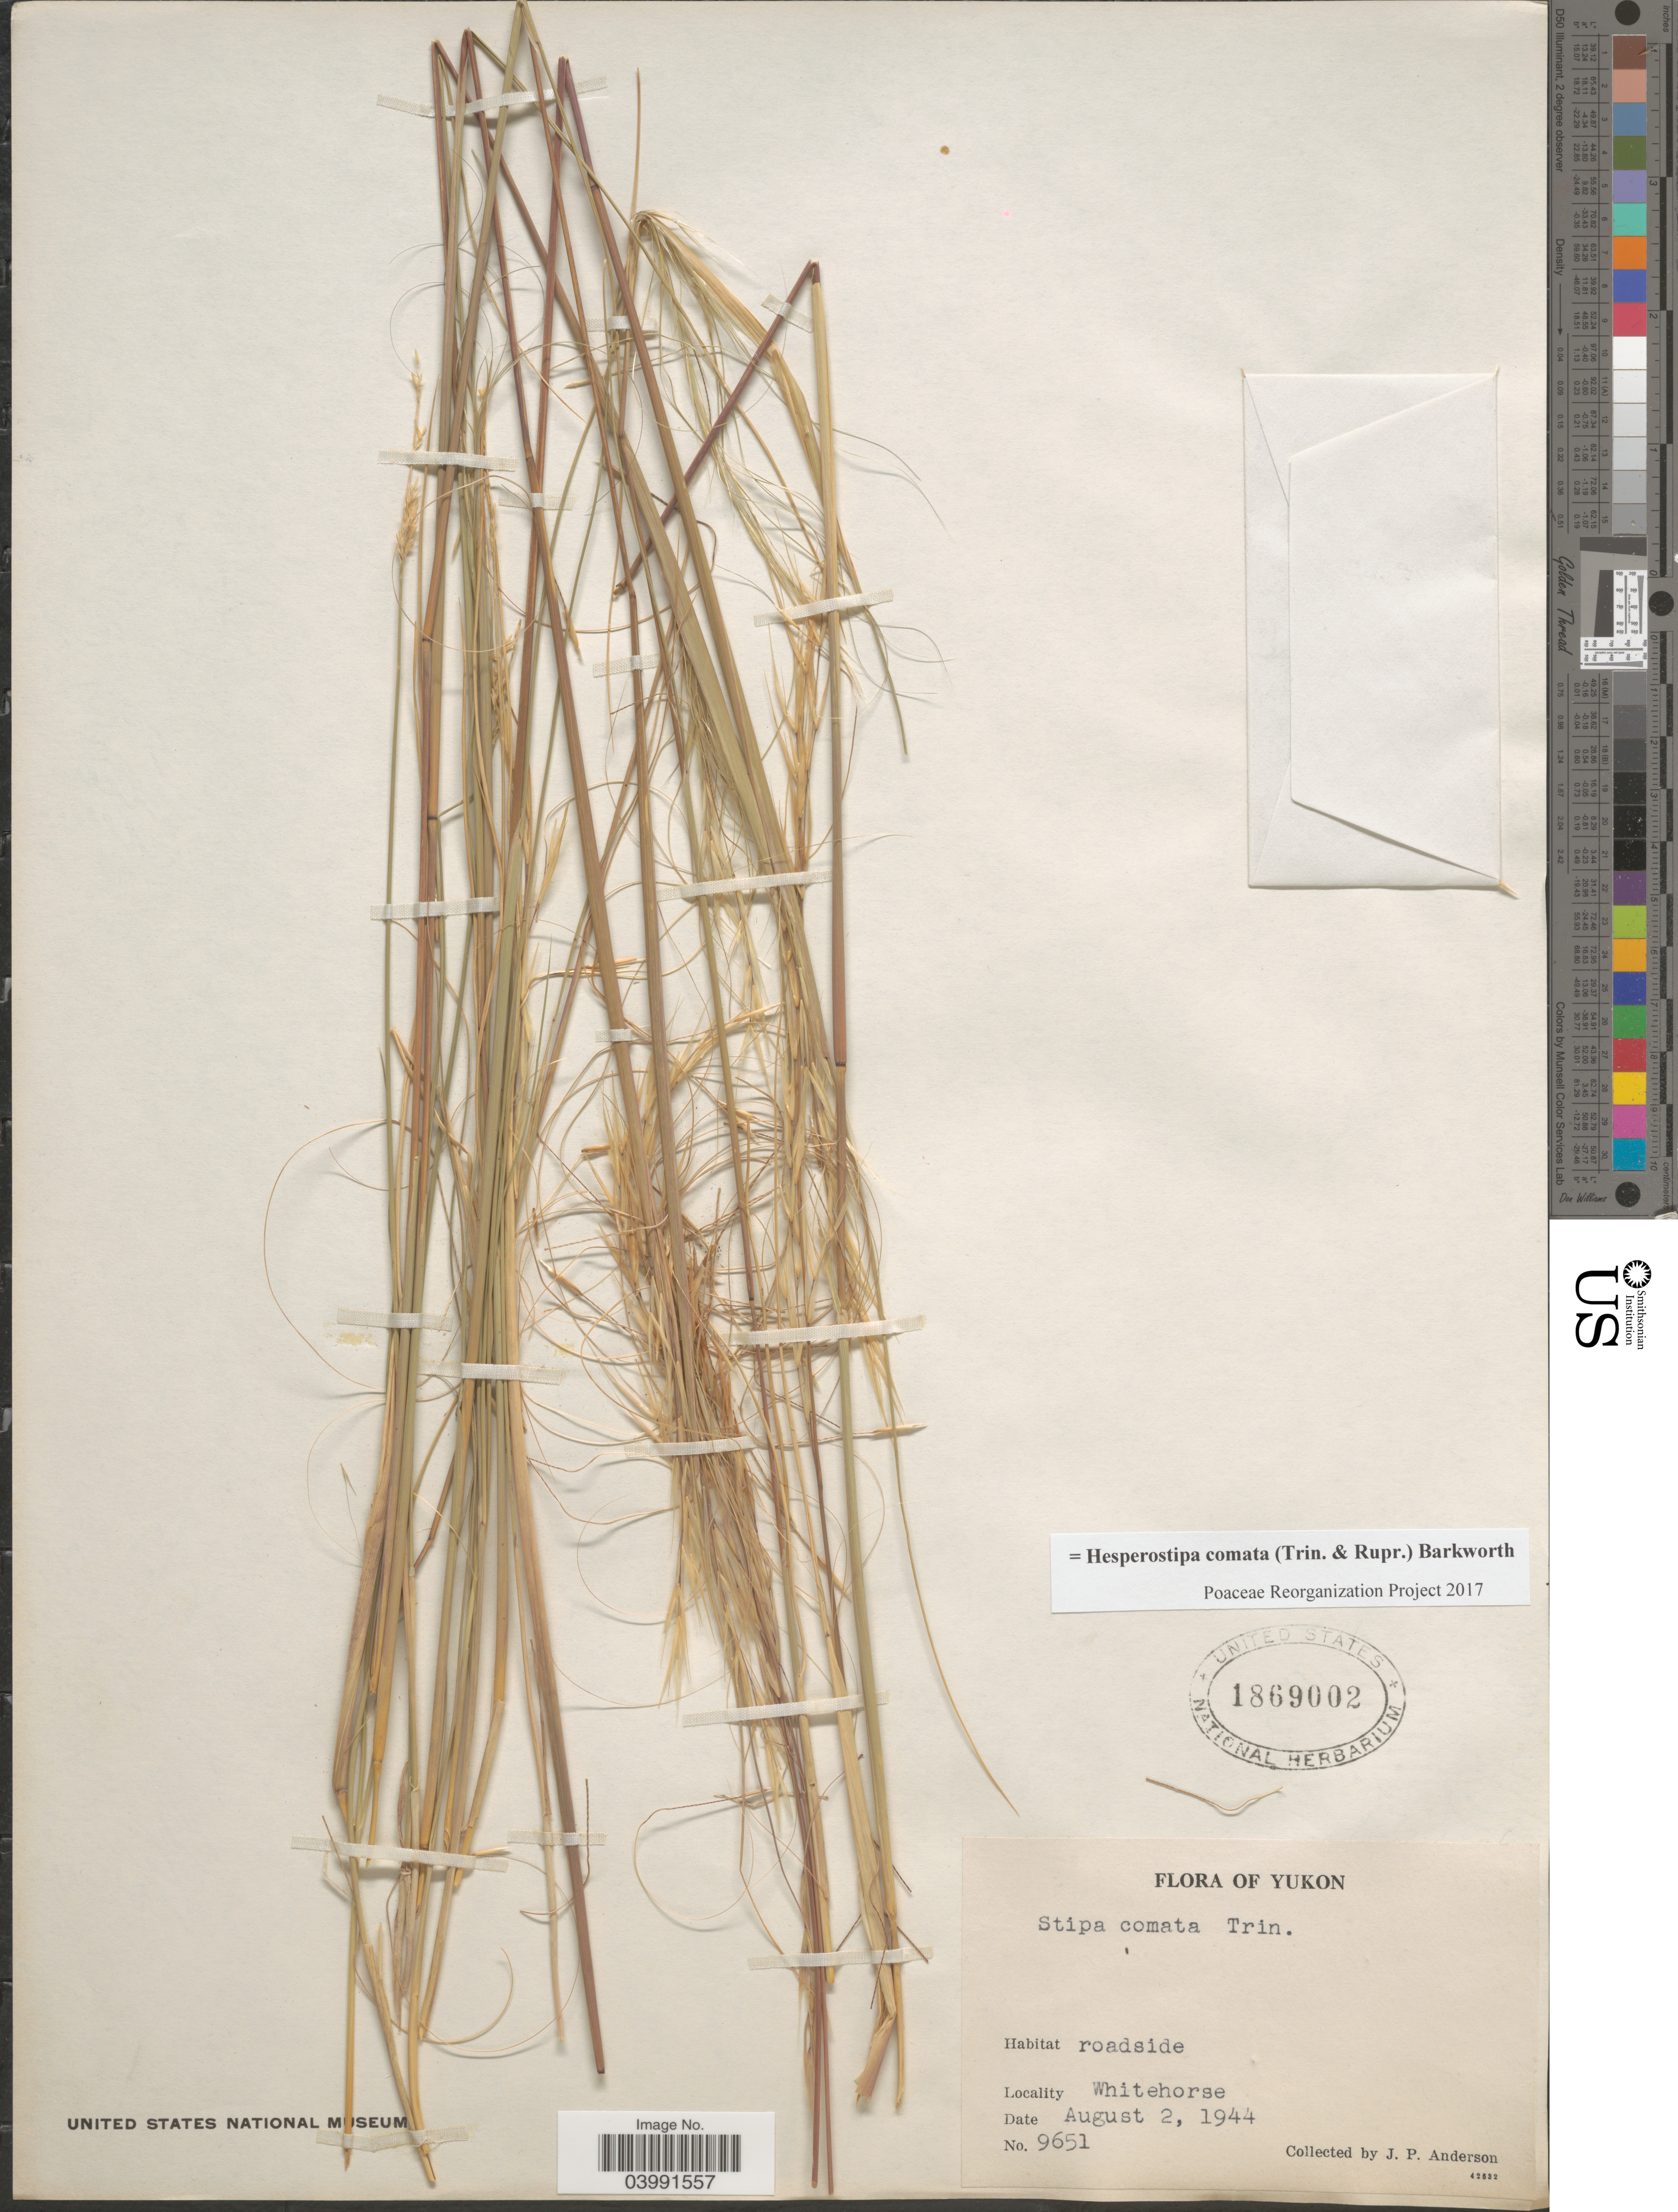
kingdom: Plantae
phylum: Tracheophyta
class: Liliopsida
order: Poales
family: Poaceae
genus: Hesperostipa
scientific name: Hesperostipa comata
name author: (Trin. & Rupr.) Barkworth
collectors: J. P. Anderson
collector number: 9651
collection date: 1944-08-02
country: Canada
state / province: Yukon Territory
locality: Yukon. Whitehorse.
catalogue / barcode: US 1869002